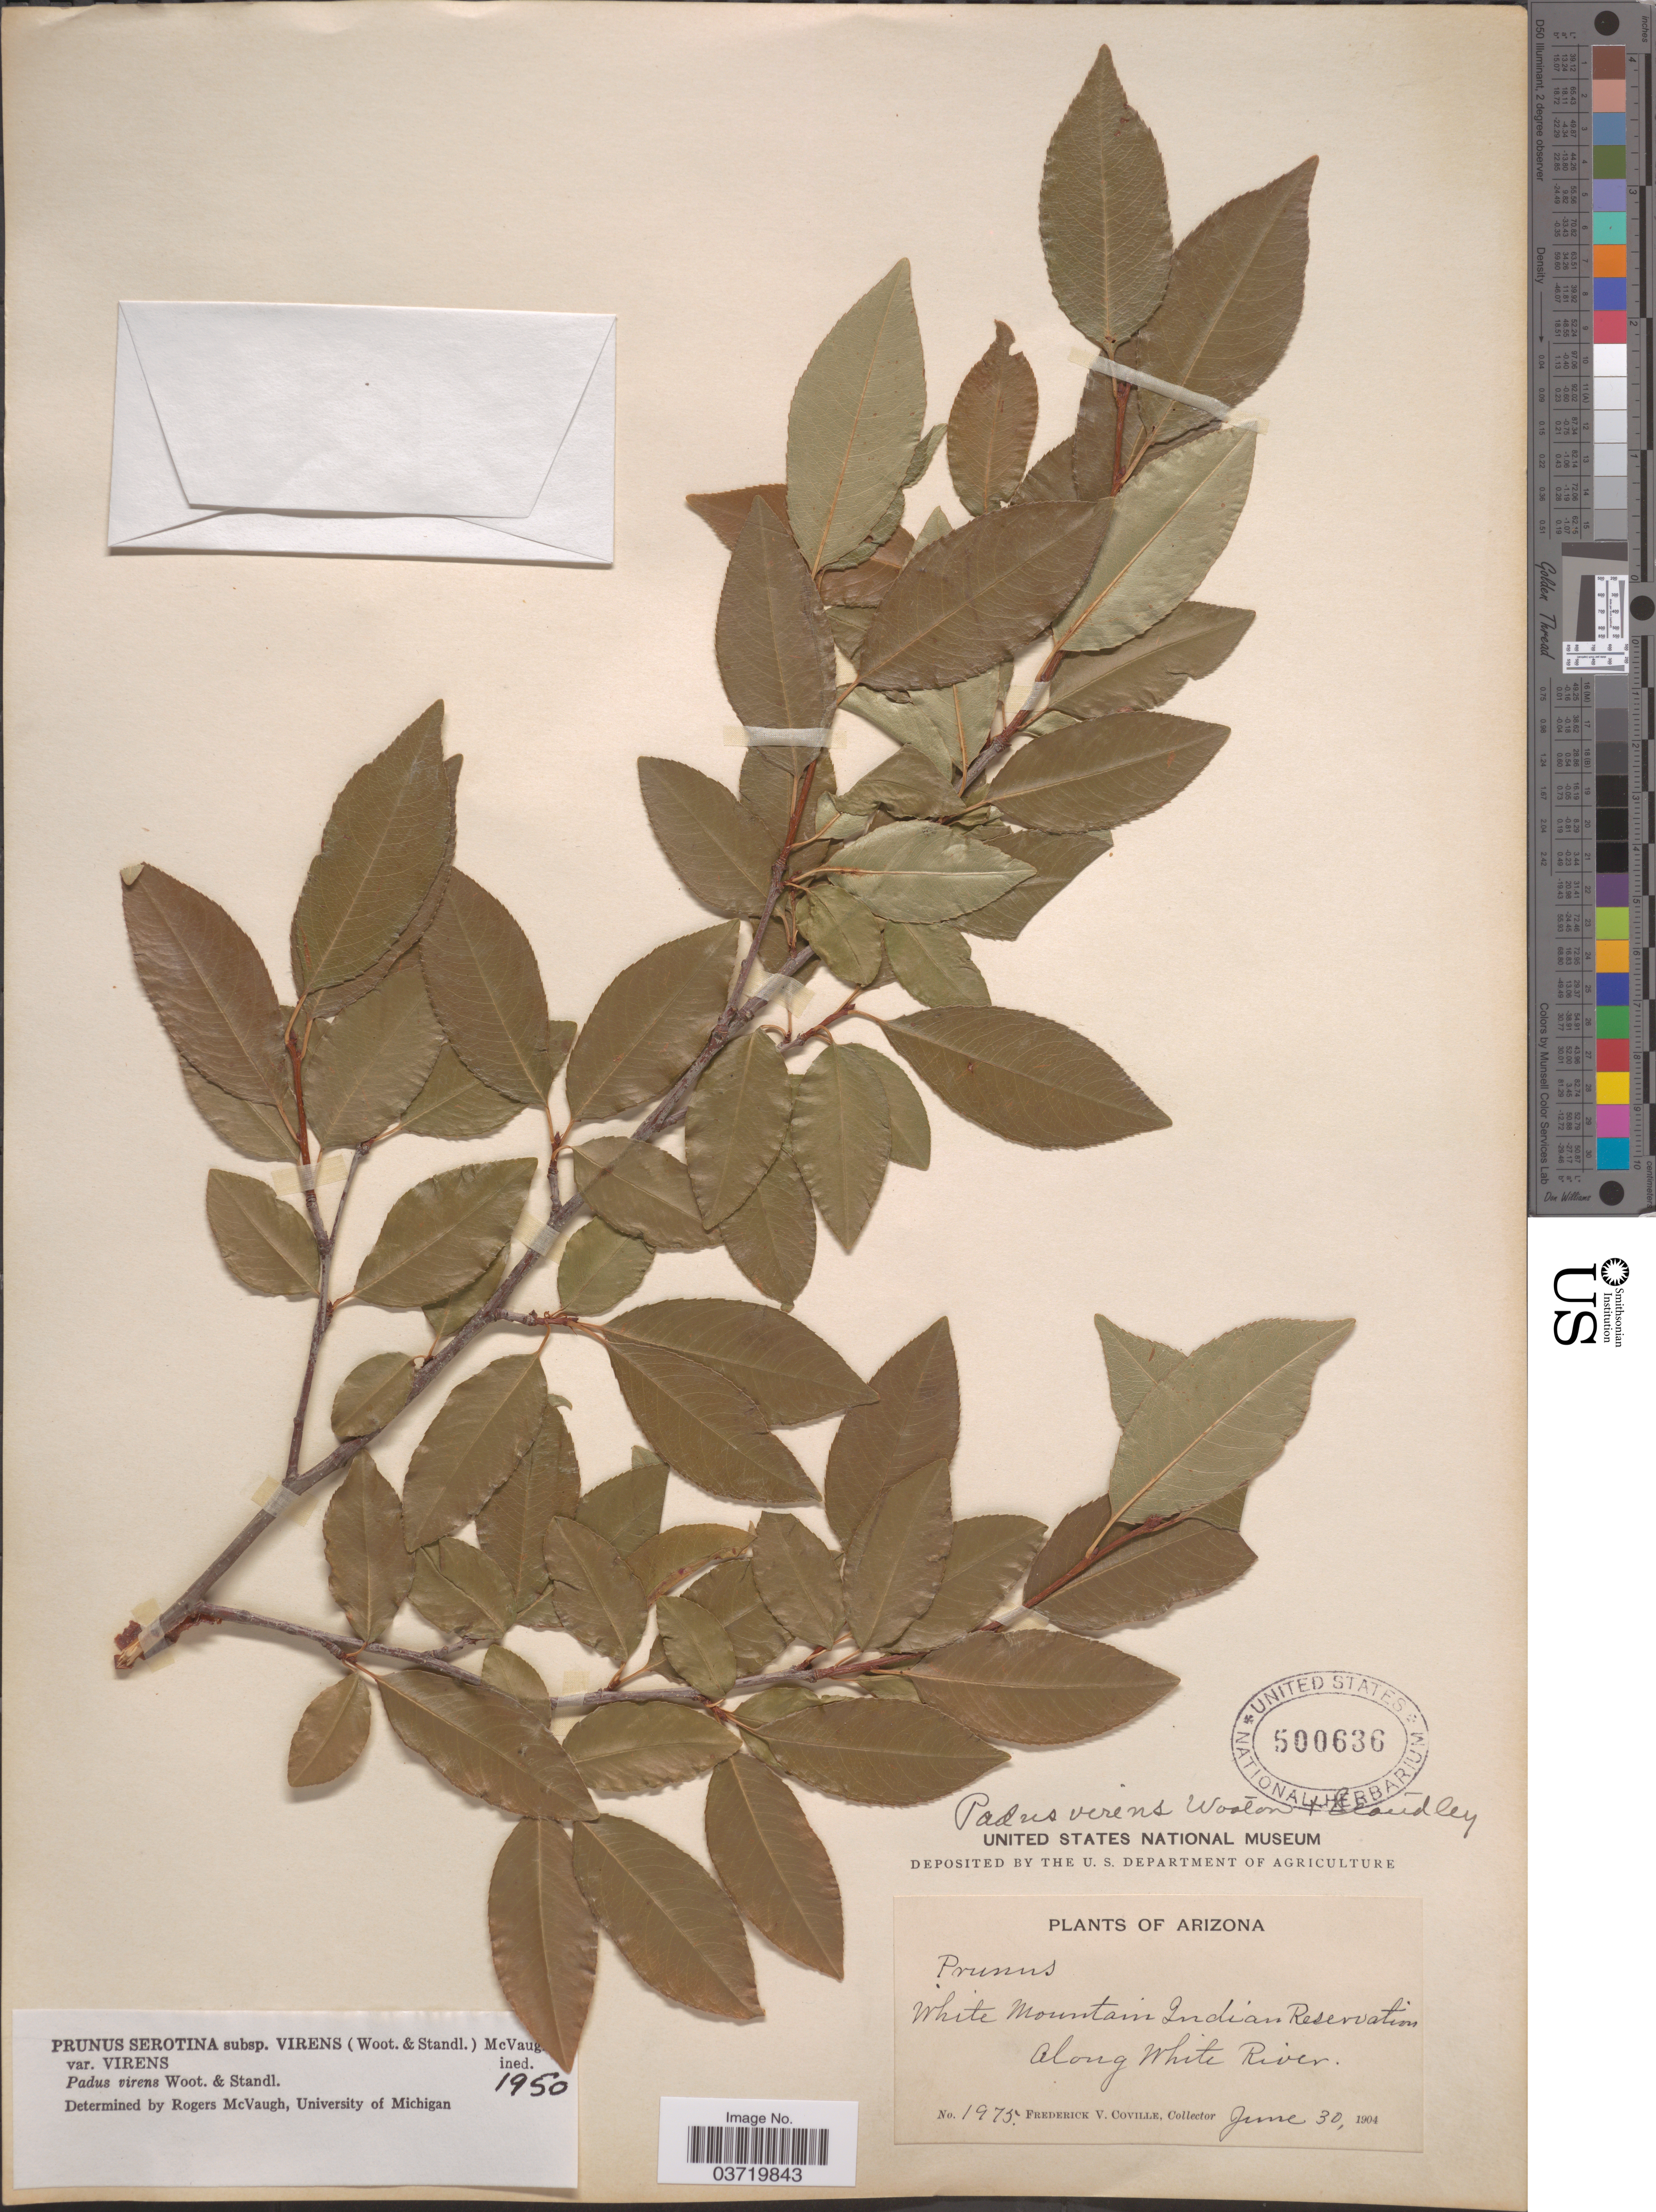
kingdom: Plantae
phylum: Tracheophyta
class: Magnoliopsida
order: Rosales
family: Rosaceae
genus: Prunus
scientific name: Prunus serotina var. rufula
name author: (Wooton & Standl.) McVaugh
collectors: F. V. Coville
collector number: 1975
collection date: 1904-06-30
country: United States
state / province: Arizona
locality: White Mountain Indian Reservation. Along White River.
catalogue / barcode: US 500636